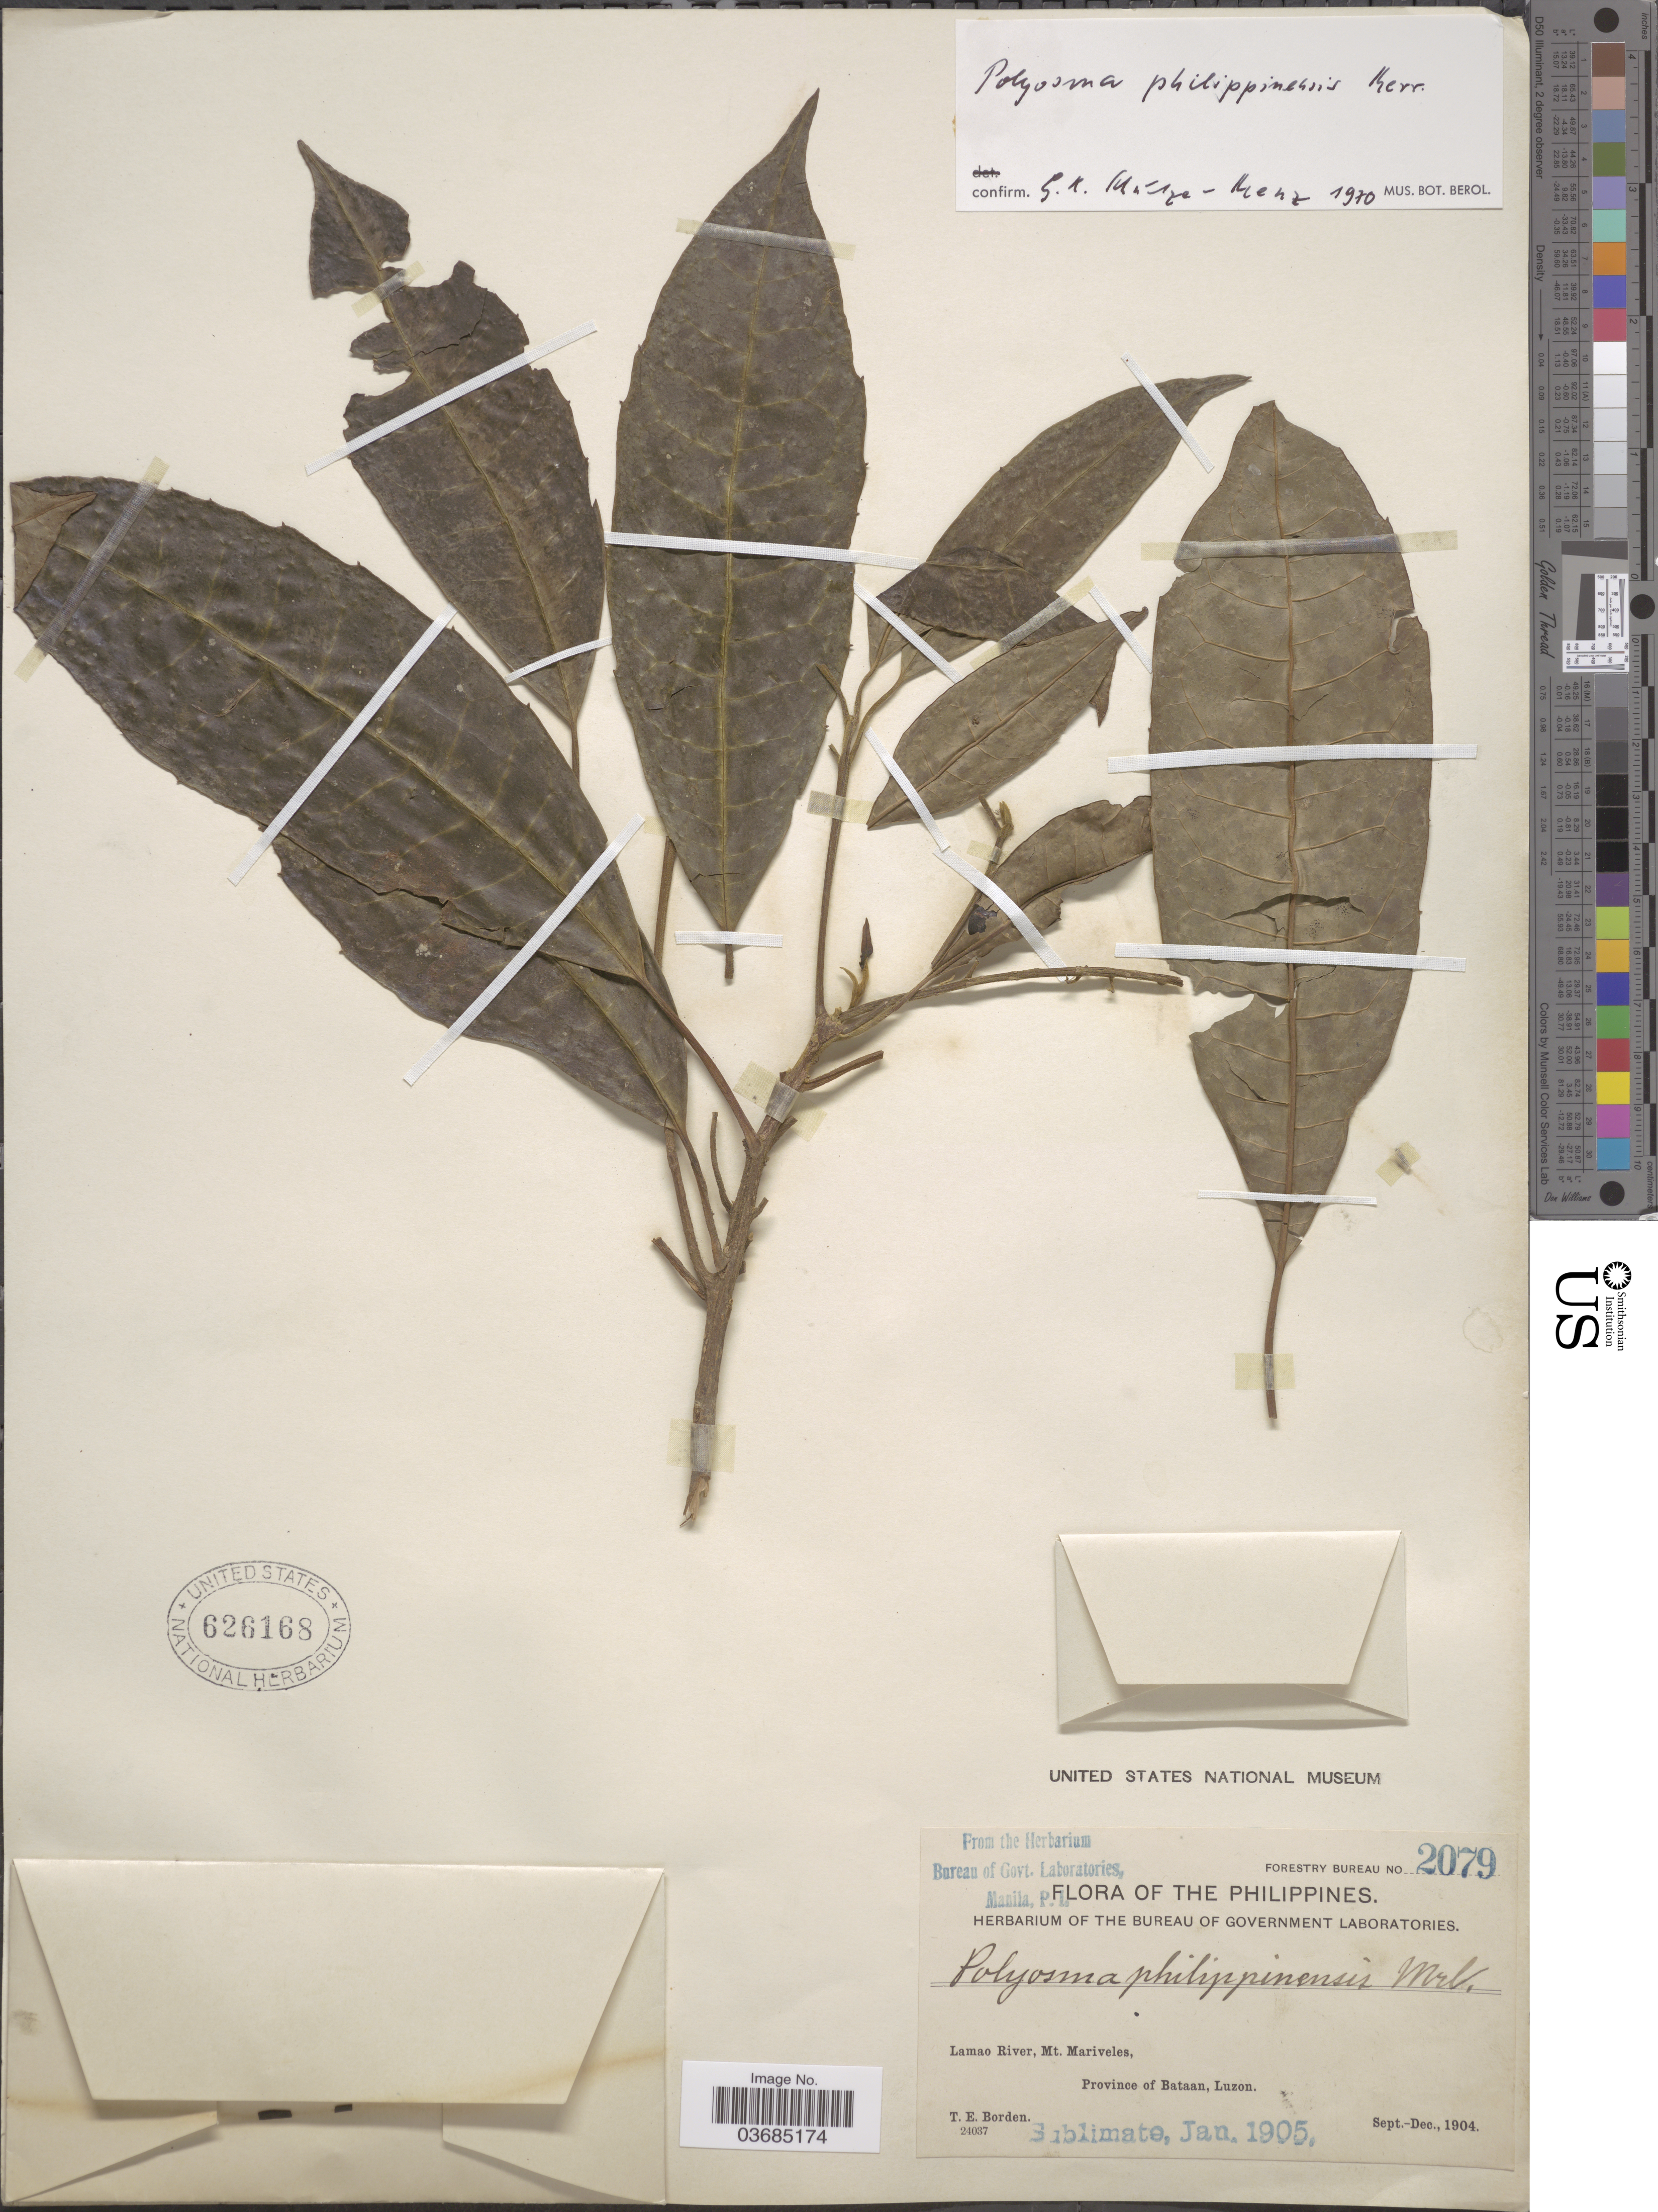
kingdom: Plantae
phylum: Tracheophyta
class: Magnoliopsida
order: Escalloniales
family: Escalloniaceae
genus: Polyosma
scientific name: Polyosma philippinensis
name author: Merr.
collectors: T. E. Borden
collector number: Forestry Bureau 2079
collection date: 1904-09/1904-12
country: Philippines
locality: Lamao River, Mt. Mariveles, Province of Bataan, Luzon.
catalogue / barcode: US 626168